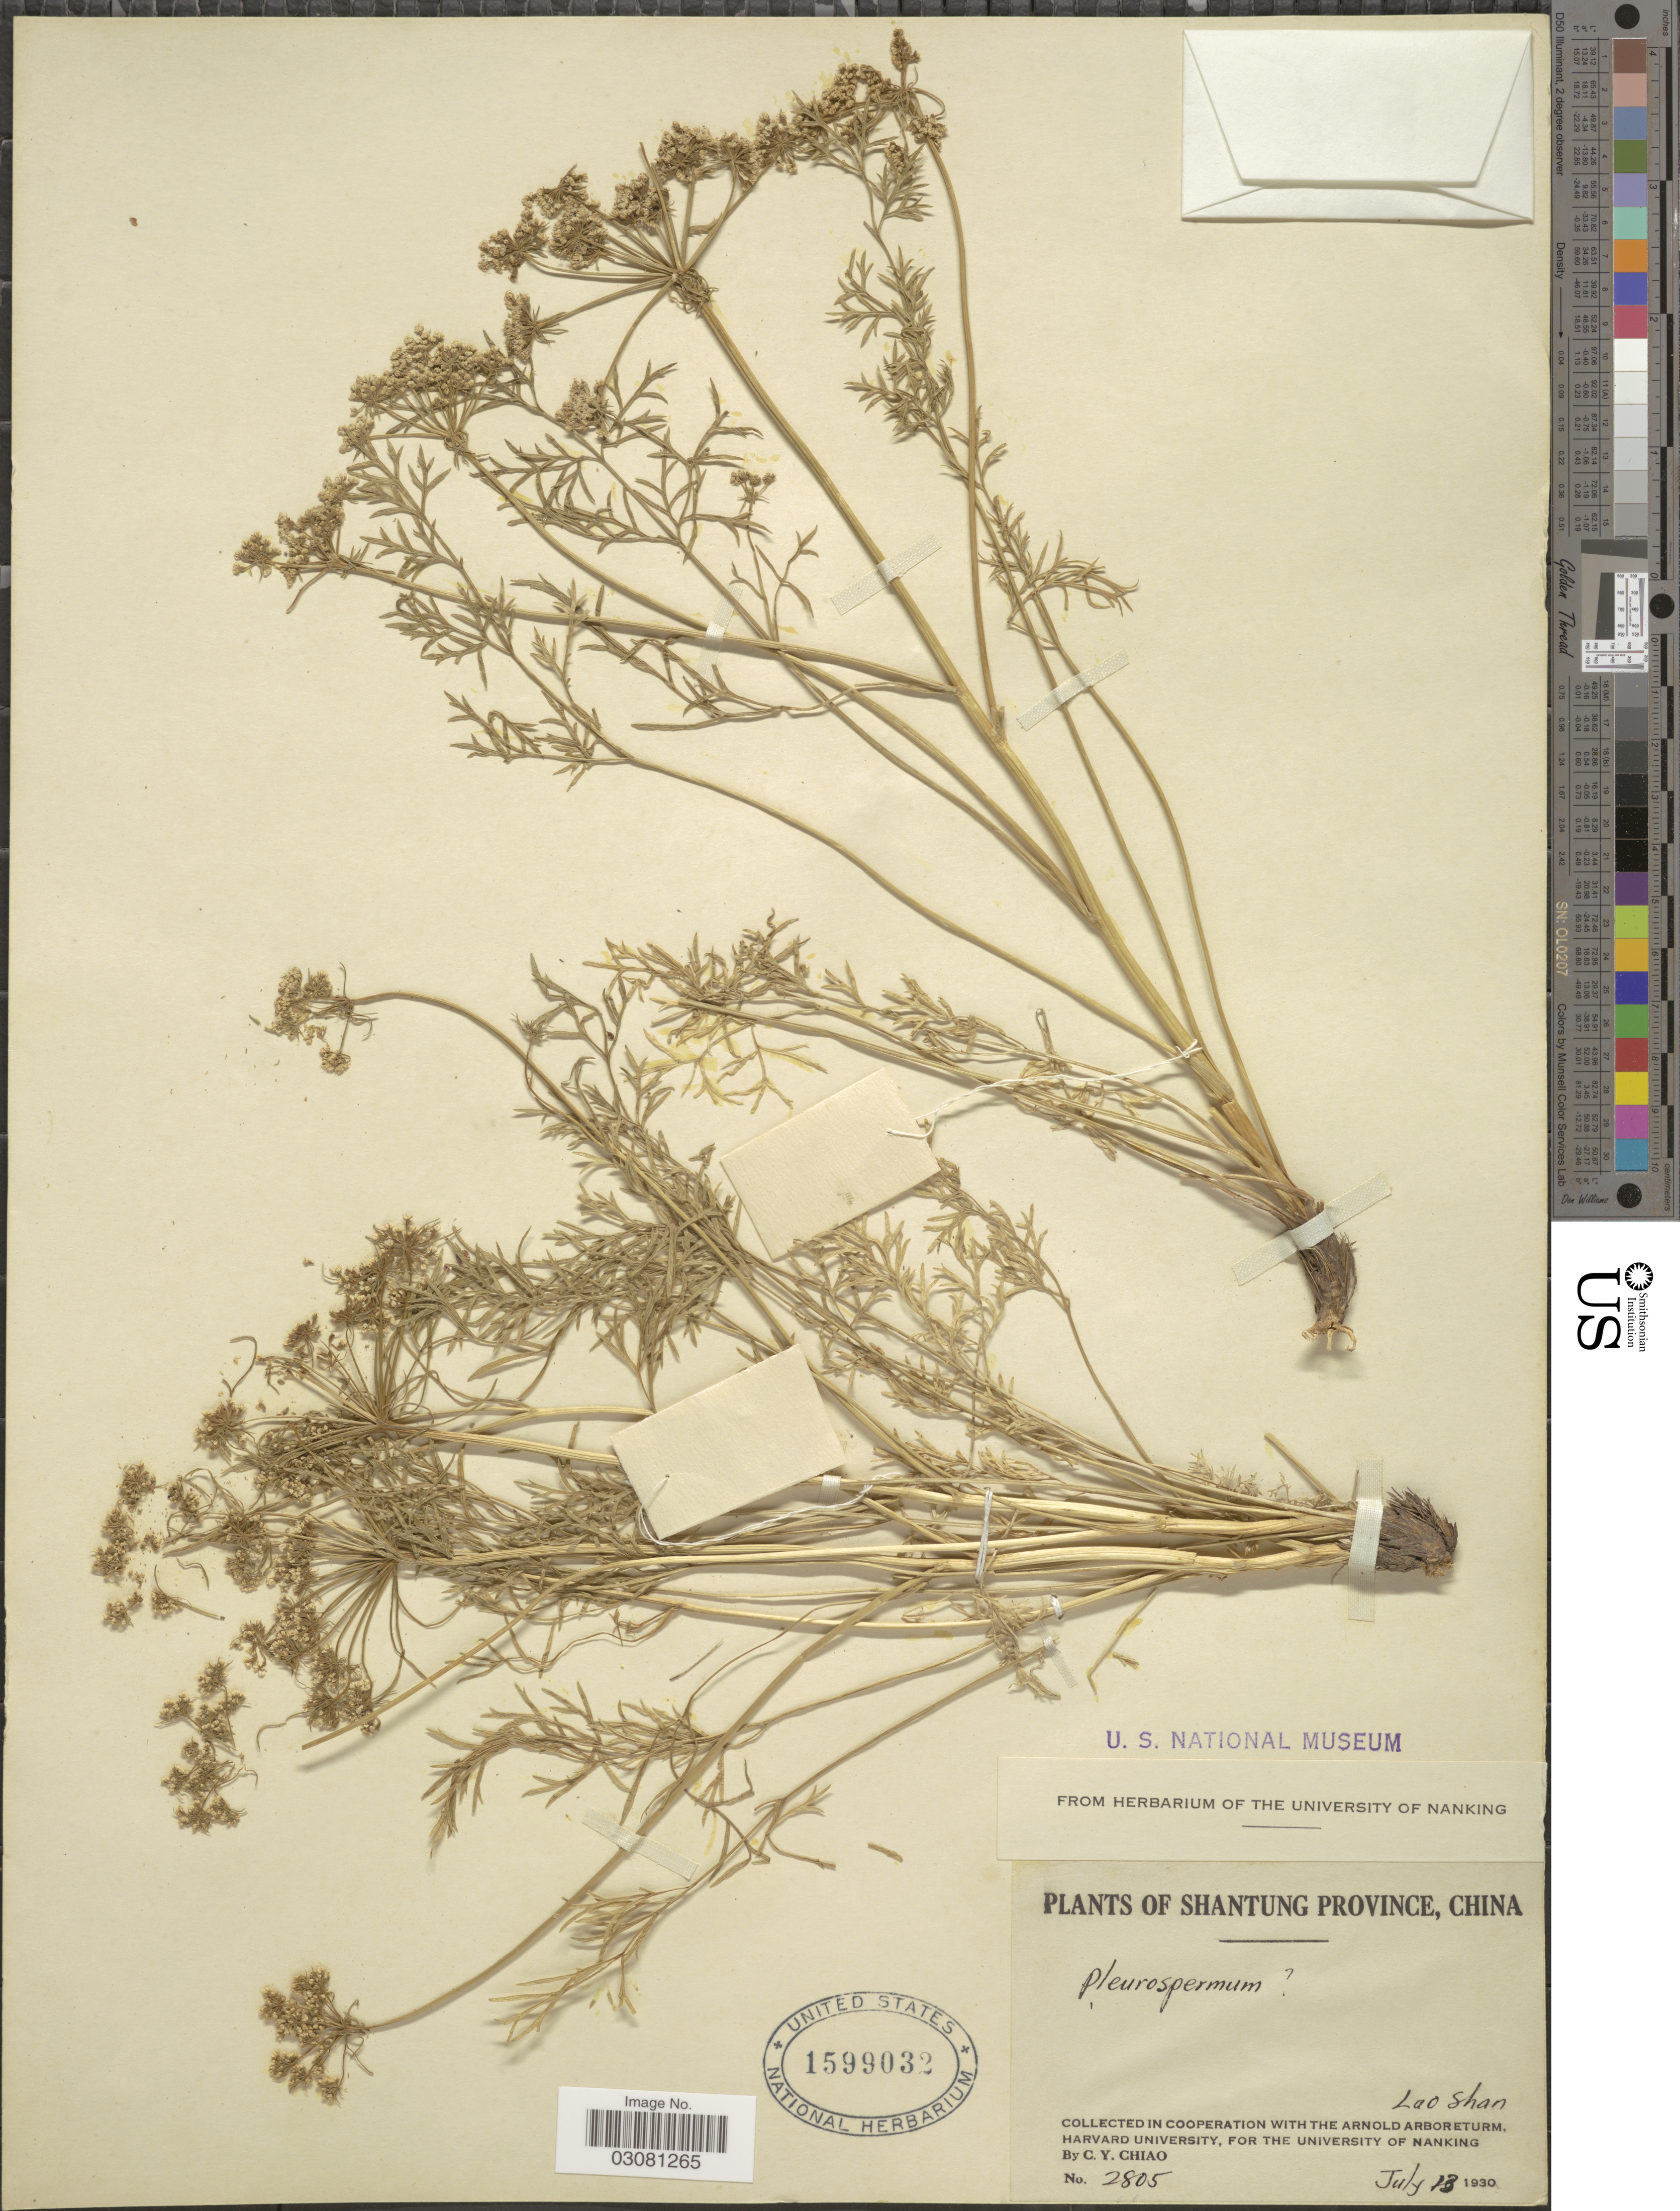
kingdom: Plantae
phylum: Tracheophyta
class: Magnoliopsida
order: Apiales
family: Apiaceae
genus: Pleurospermum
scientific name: Pleurospermum sp.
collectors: C. Y. Chiao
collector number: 2805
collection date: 1930-07-13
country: China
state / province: Shandong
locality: Shantung Province. Lao Shan.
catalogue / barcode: US 1599032